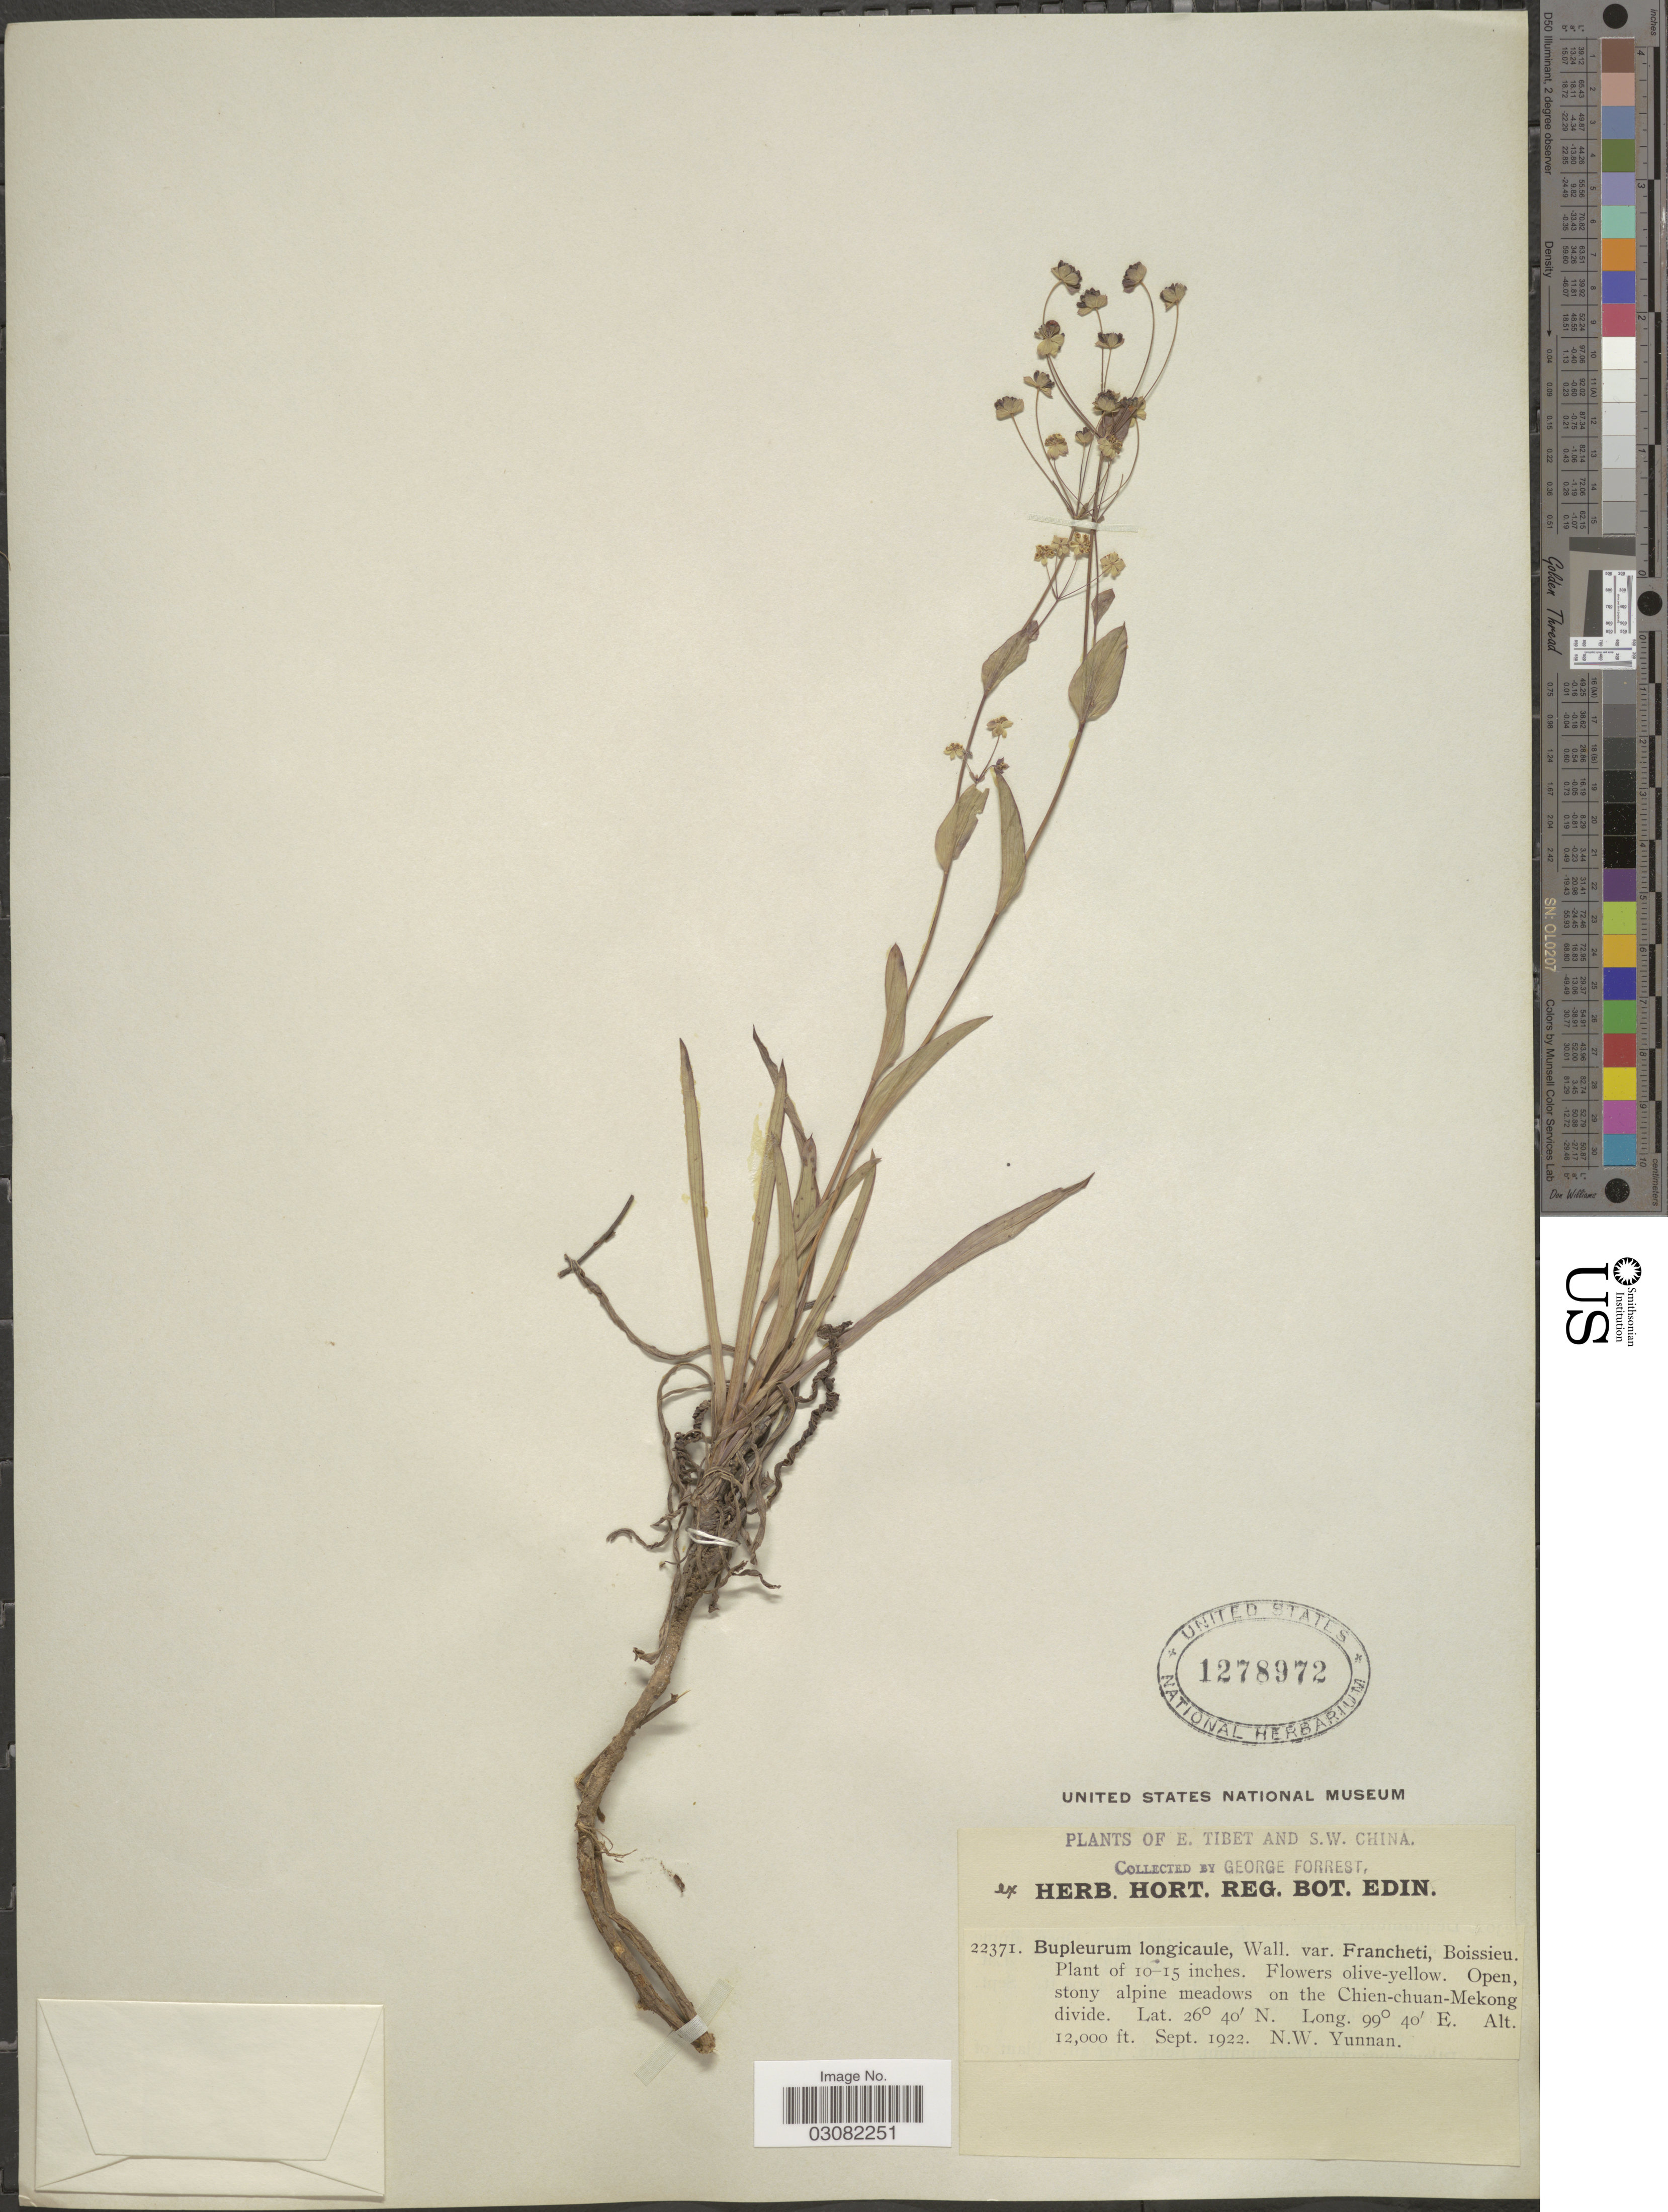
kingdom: Plantae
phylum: Tracheophyta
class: Magnoliopsida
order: Apiales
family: Apiaceae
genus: Bupleurum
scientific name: Bupleurum longicaule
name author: Wall ex DC.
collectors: G. Forrest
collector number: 22371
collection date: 1922-09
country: China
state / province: Yunnan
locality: Open, stony alpine meadows on the Chien-chuan-Mekong divide. N.W. Yunnan.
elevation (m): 3658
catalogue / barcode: US 1278972